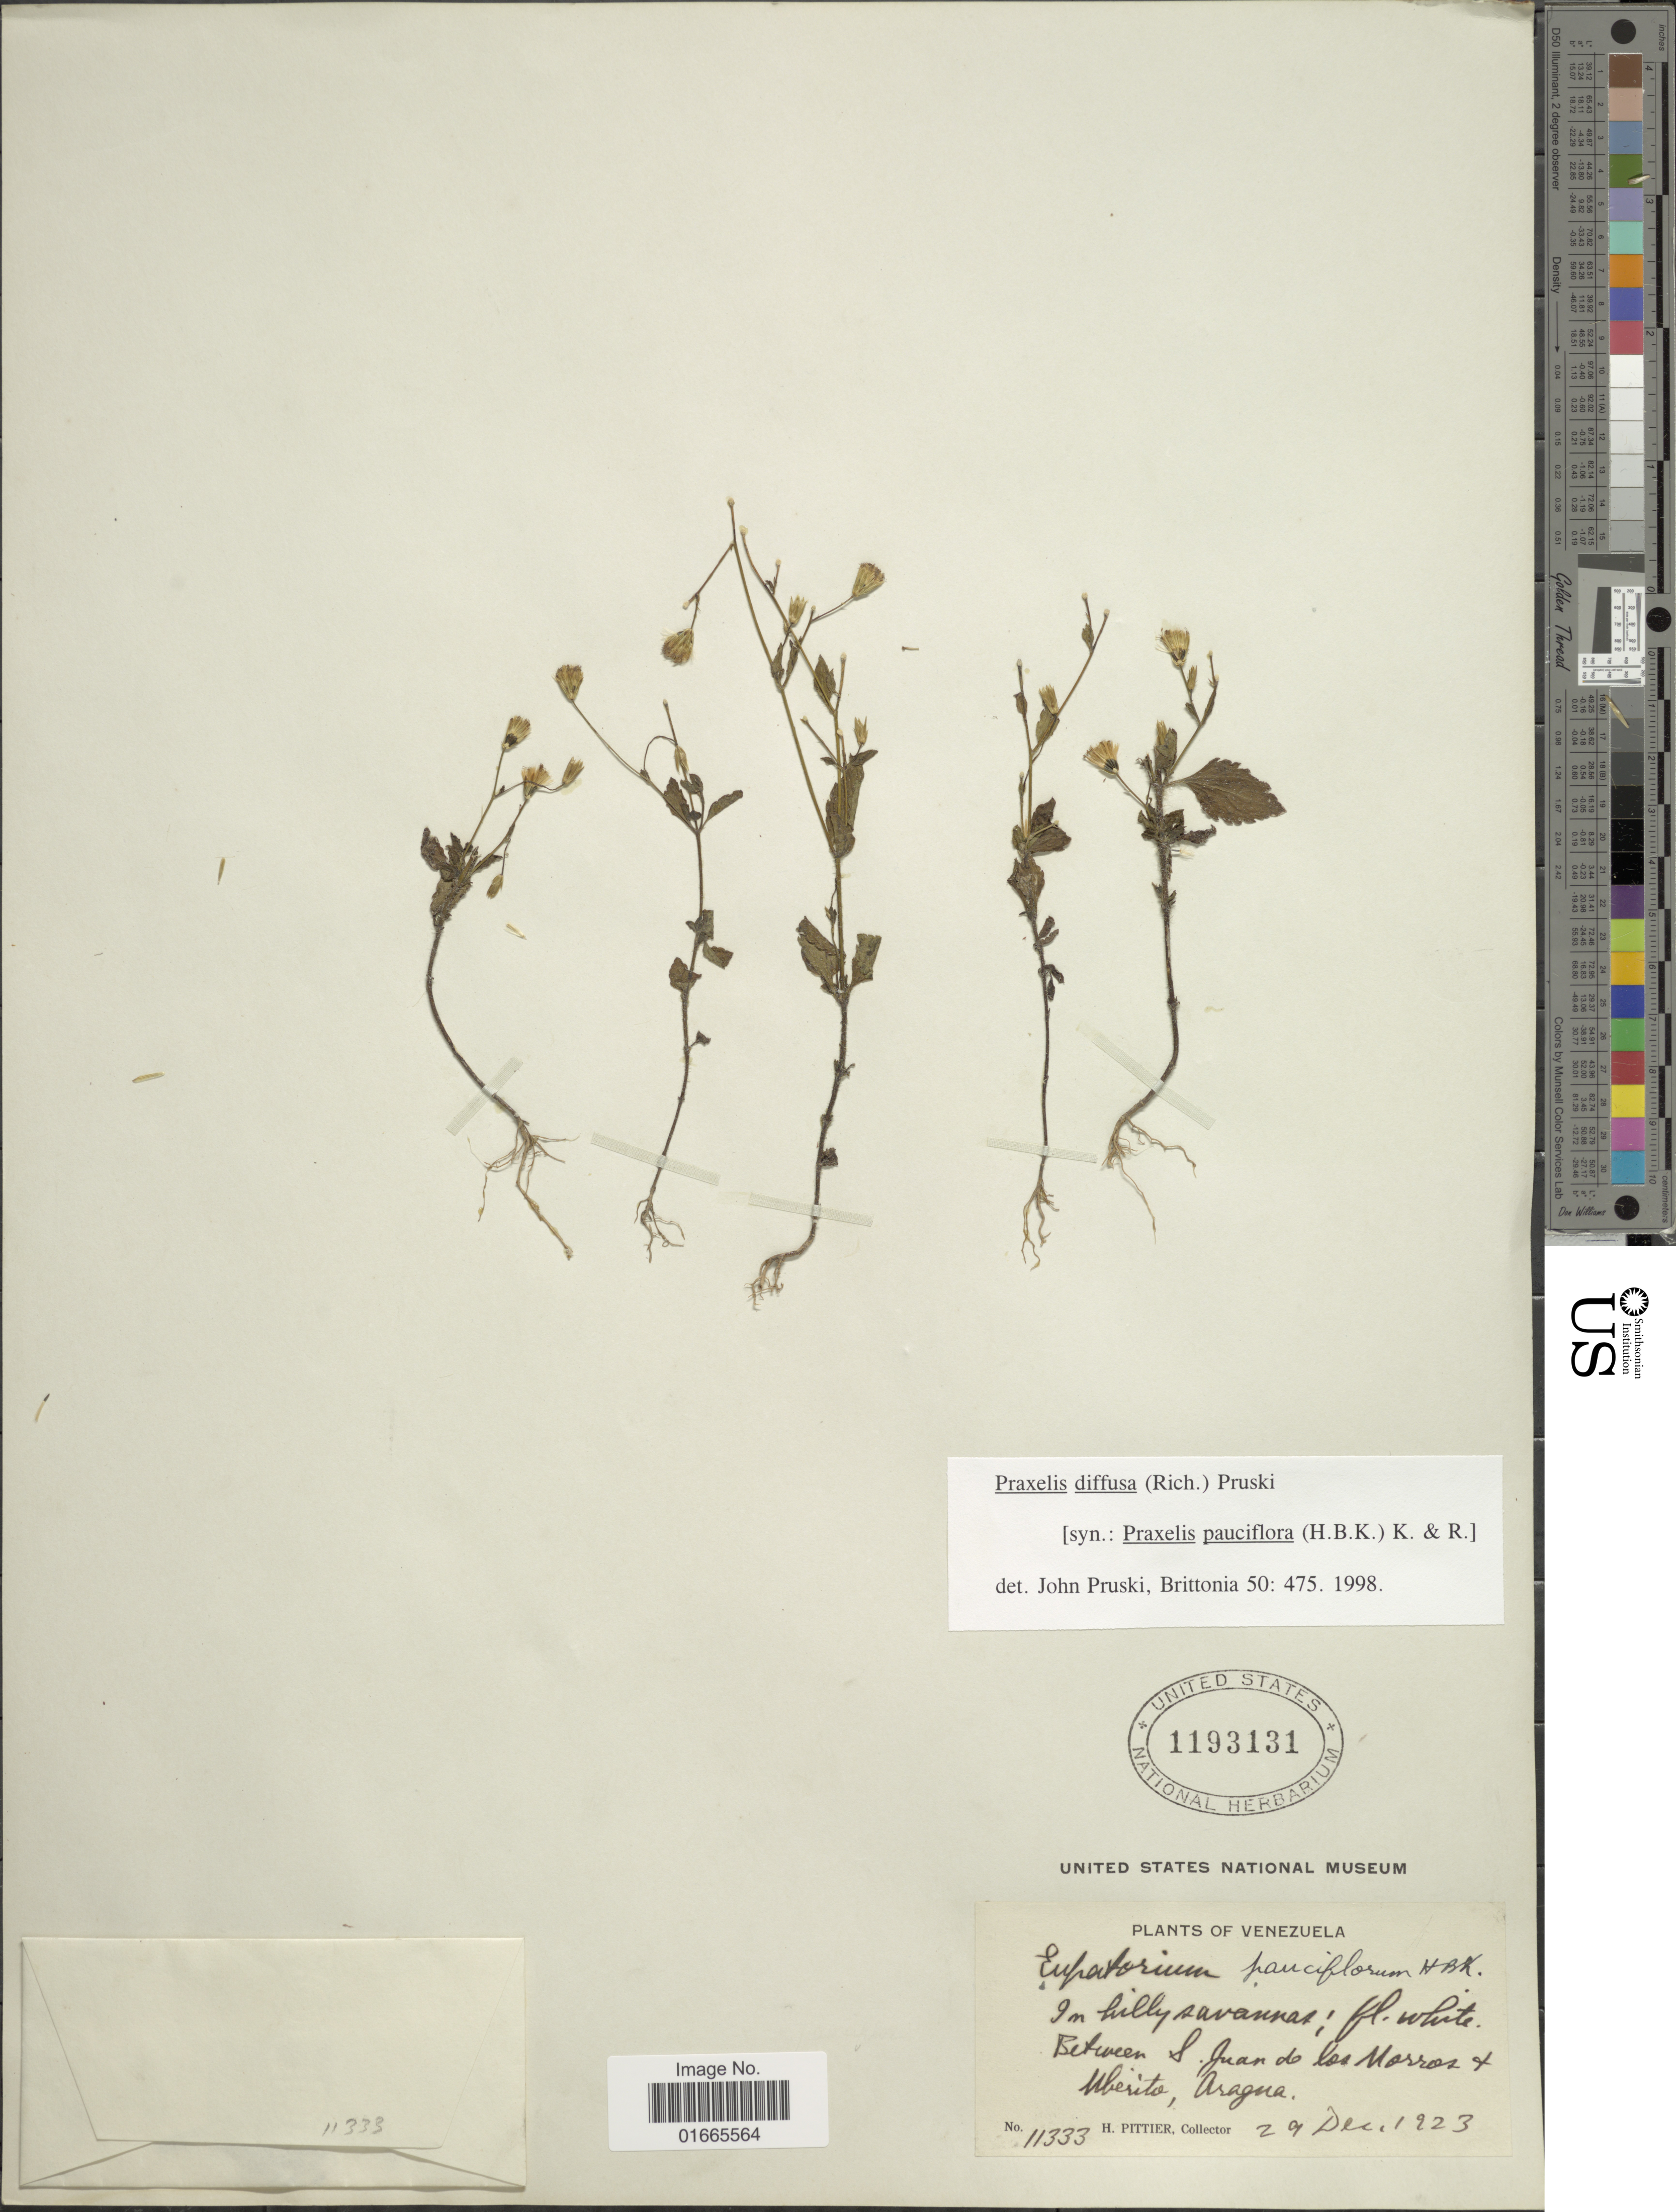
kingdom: Plantae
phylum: Tracheophyta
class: Magnoliopsida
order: Asterales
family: Asteraceae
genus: Praxelis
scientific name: Praxelis diffusa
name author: (Rich.) Pruski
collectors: H. F. Pittier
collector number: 11333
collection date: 1923-12-29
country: Venezuela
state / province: Aragua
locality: Between S. Juam de los Morros & Uberito.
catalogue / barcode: US 1193131